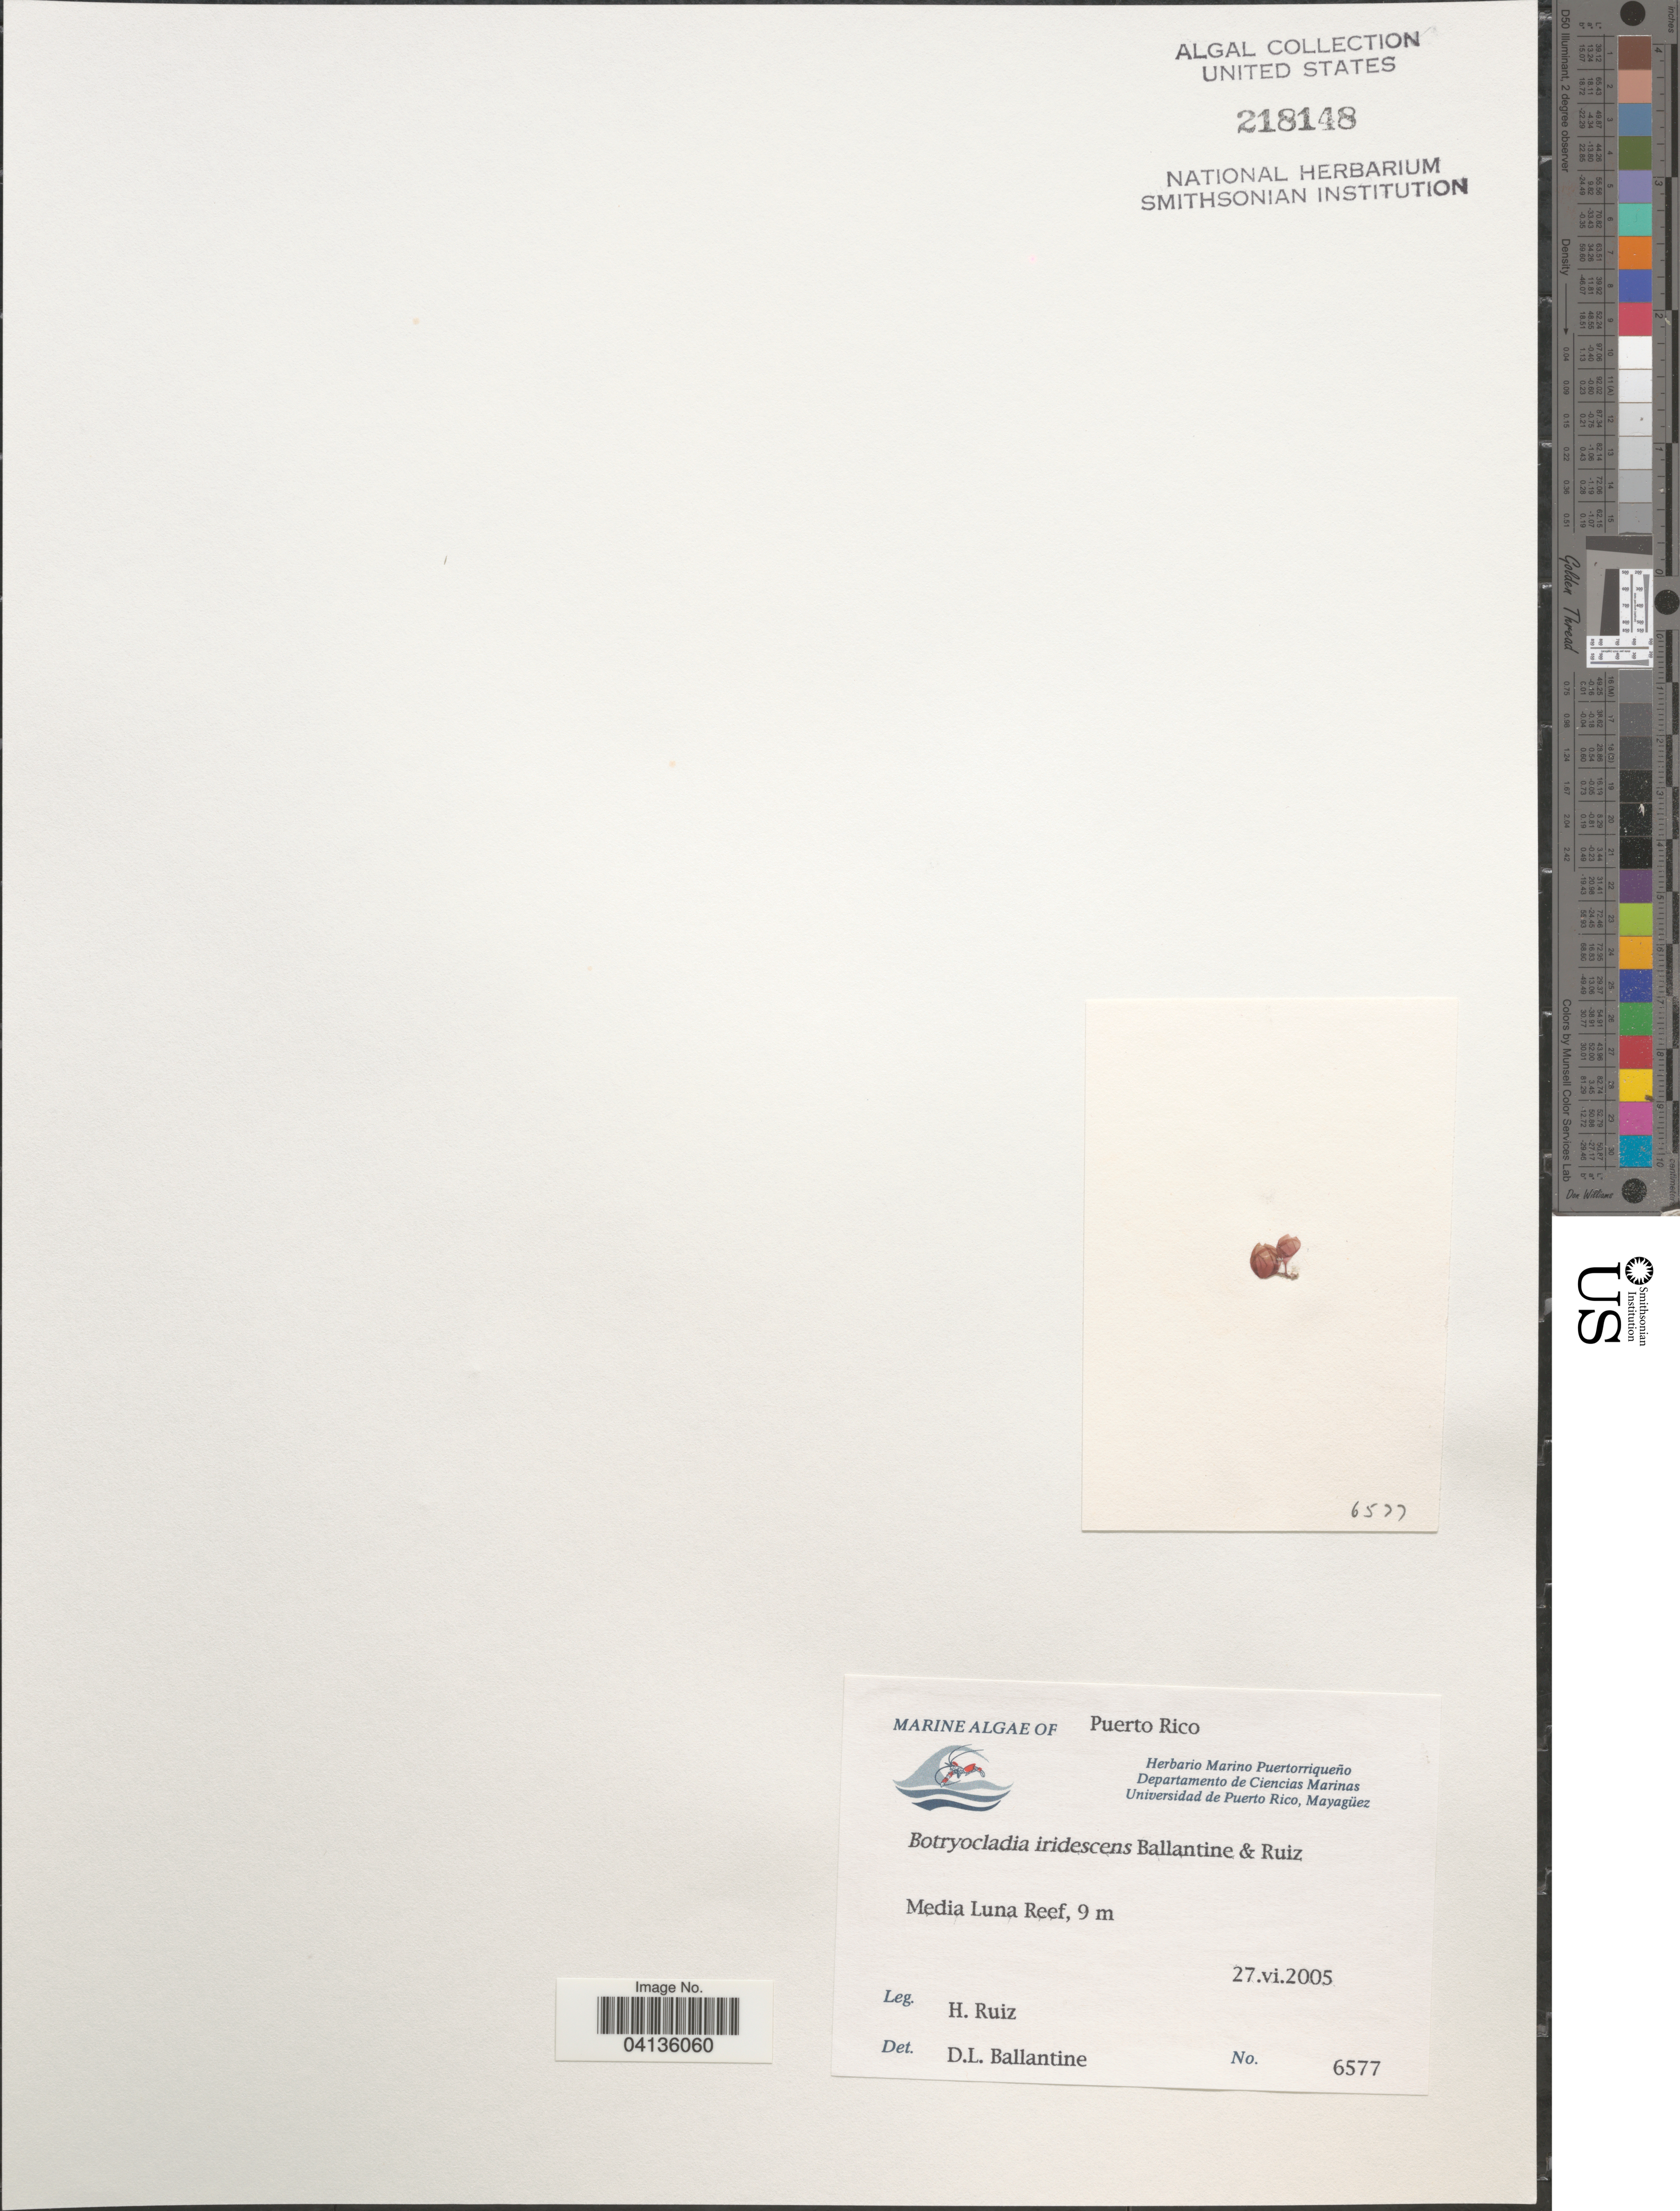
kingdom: Plantae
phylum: Rhodophyta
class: Florideophyceae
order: Rhodymeniales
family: Rhodymeniaceae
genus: Botryocladia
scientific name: Botryocladia iridescens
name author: D.L. Ballant. & H.Ruiz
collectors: H. Ruiz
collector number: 6577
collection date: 2005-06-27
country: Puerto Rico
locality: Media Luna Reef.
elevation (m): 9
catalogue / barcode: US 218148